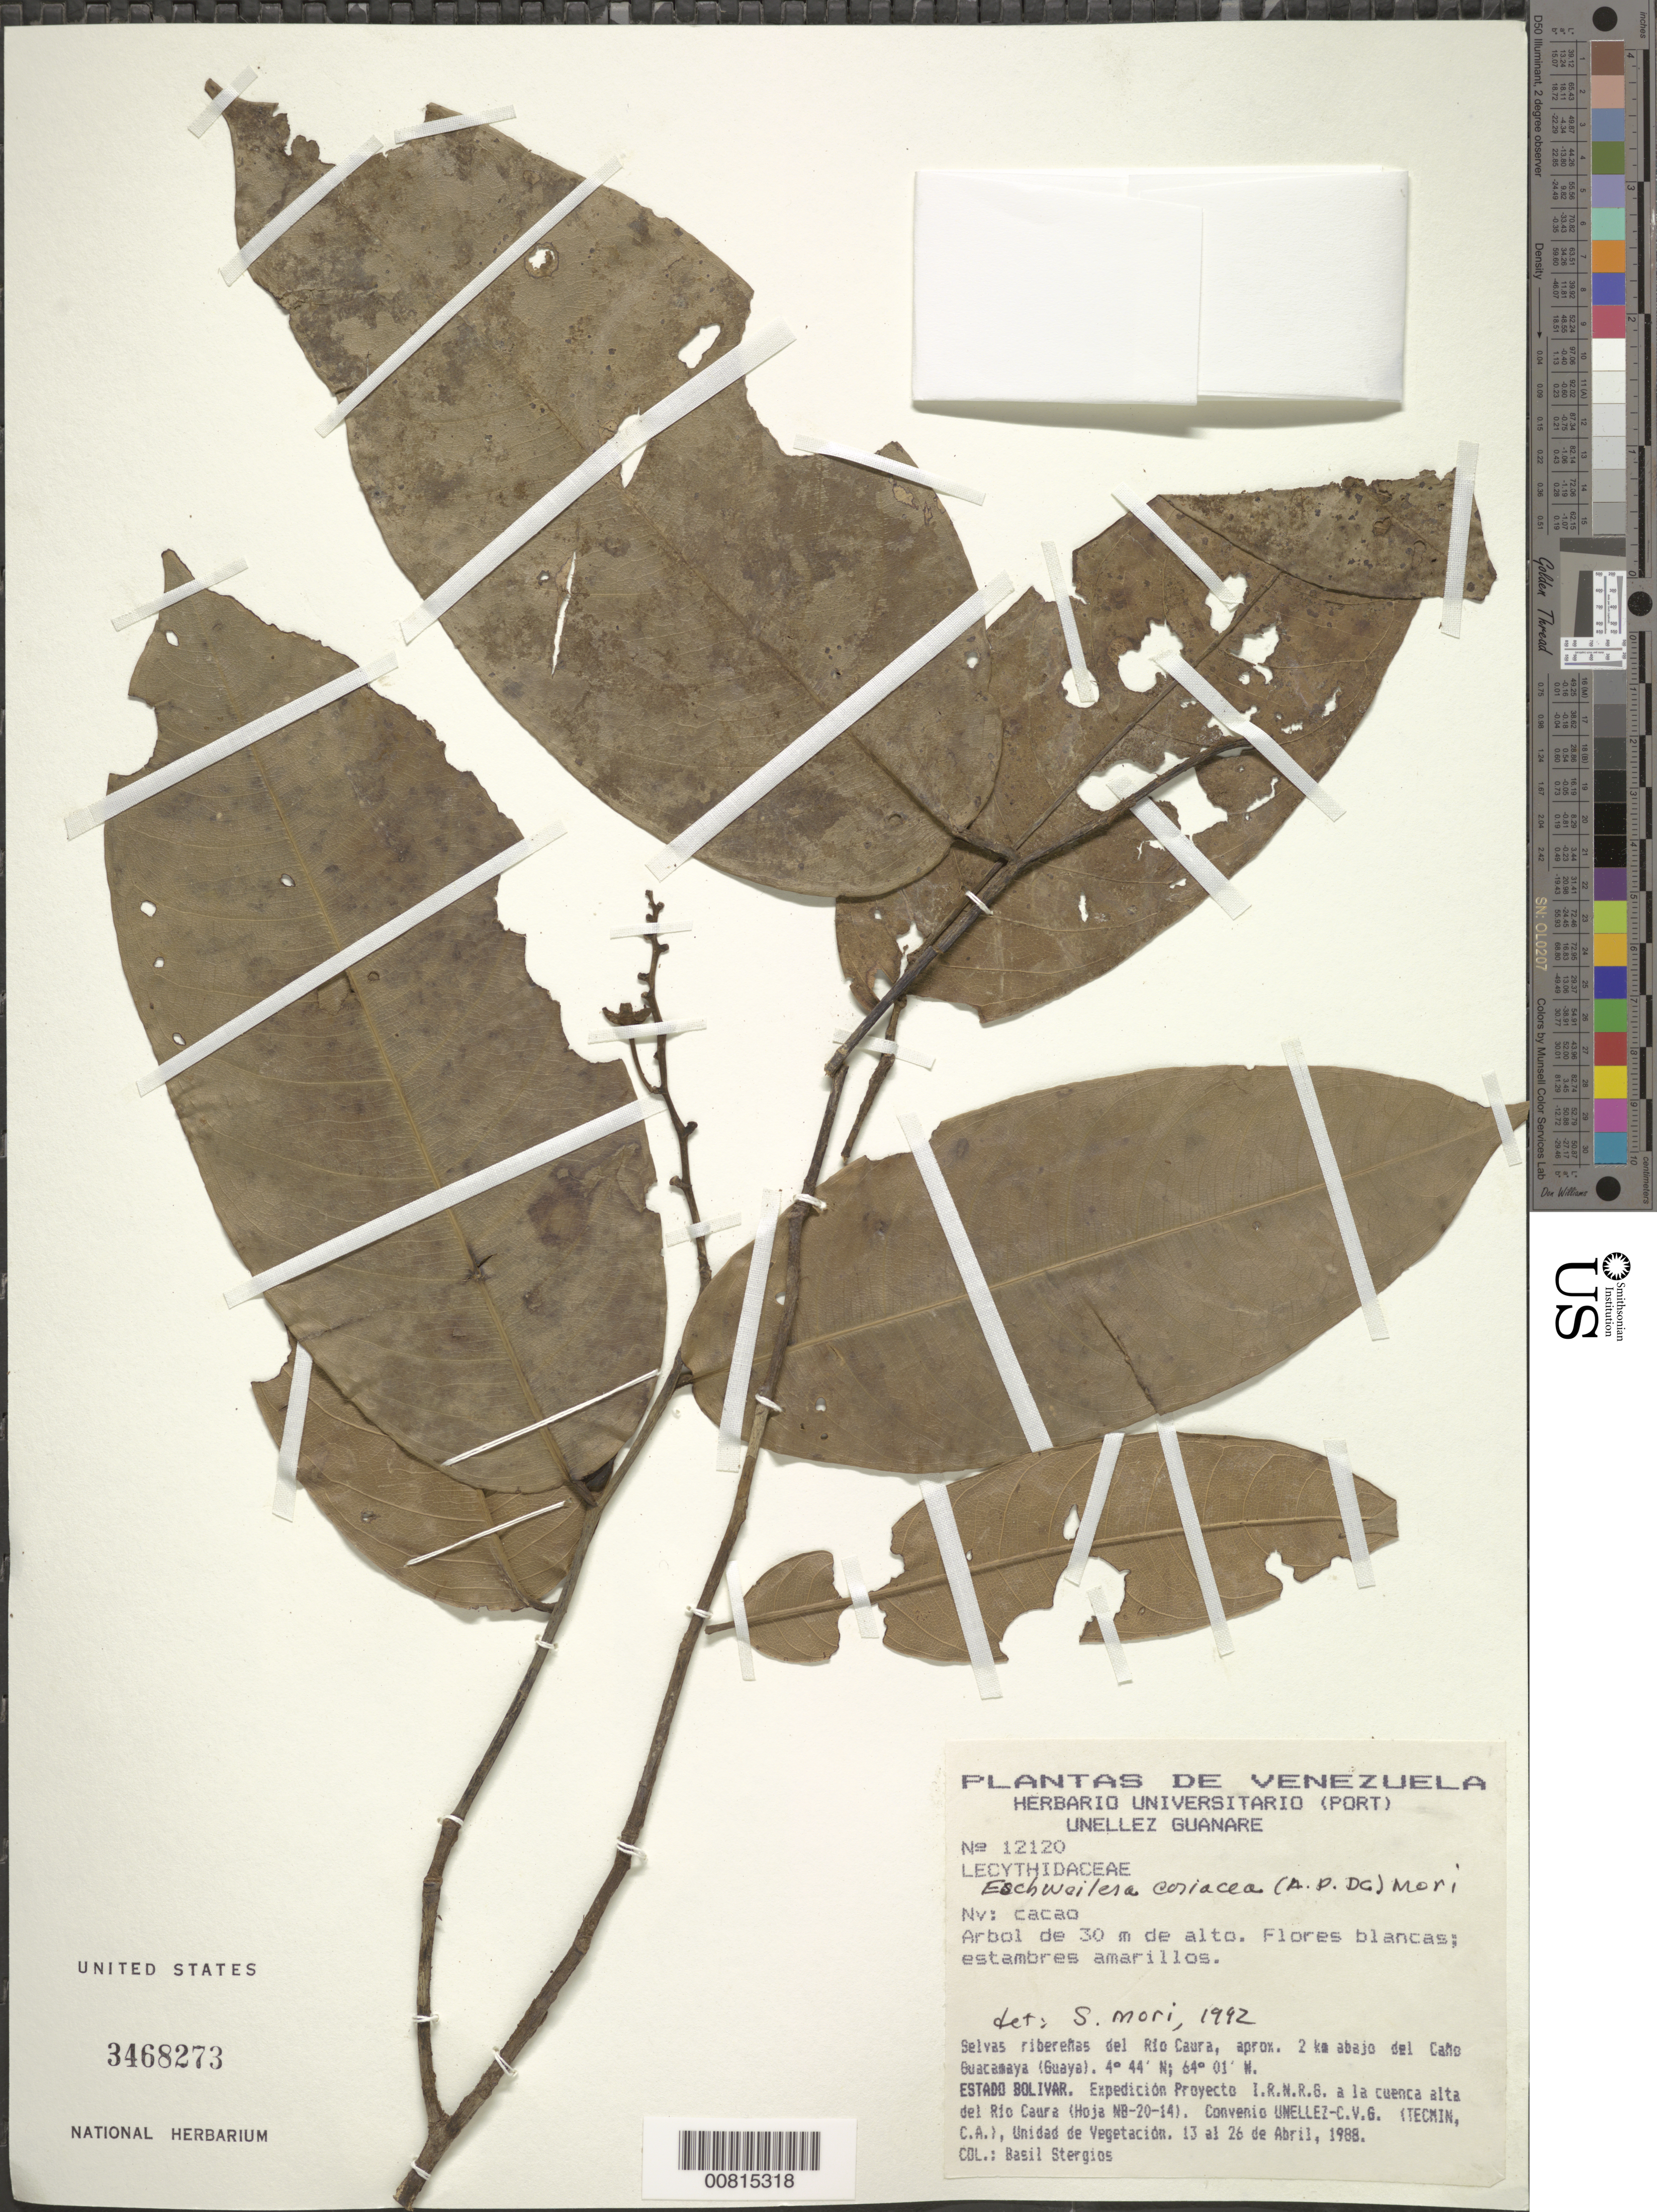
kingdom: Plantae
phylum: Tracheophyta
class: Magnoliopsida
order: Ericales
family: Lecythidaceae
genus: Eschweilera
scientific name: Eschweilera coriacea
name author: (DC.) S.A. Mori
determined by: Mori, Scott A.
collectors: B. G. Stergios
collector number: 12120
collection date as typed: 13-Apr-88 to 26-Apr-88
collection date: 1988-04-13/1988-04-26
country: Venezuela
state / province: Bolívar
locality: Río Caura, 2 km del Caño Guacamaya (Guaya)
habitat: Selvas ribereñas del río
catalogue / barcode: US 3468273